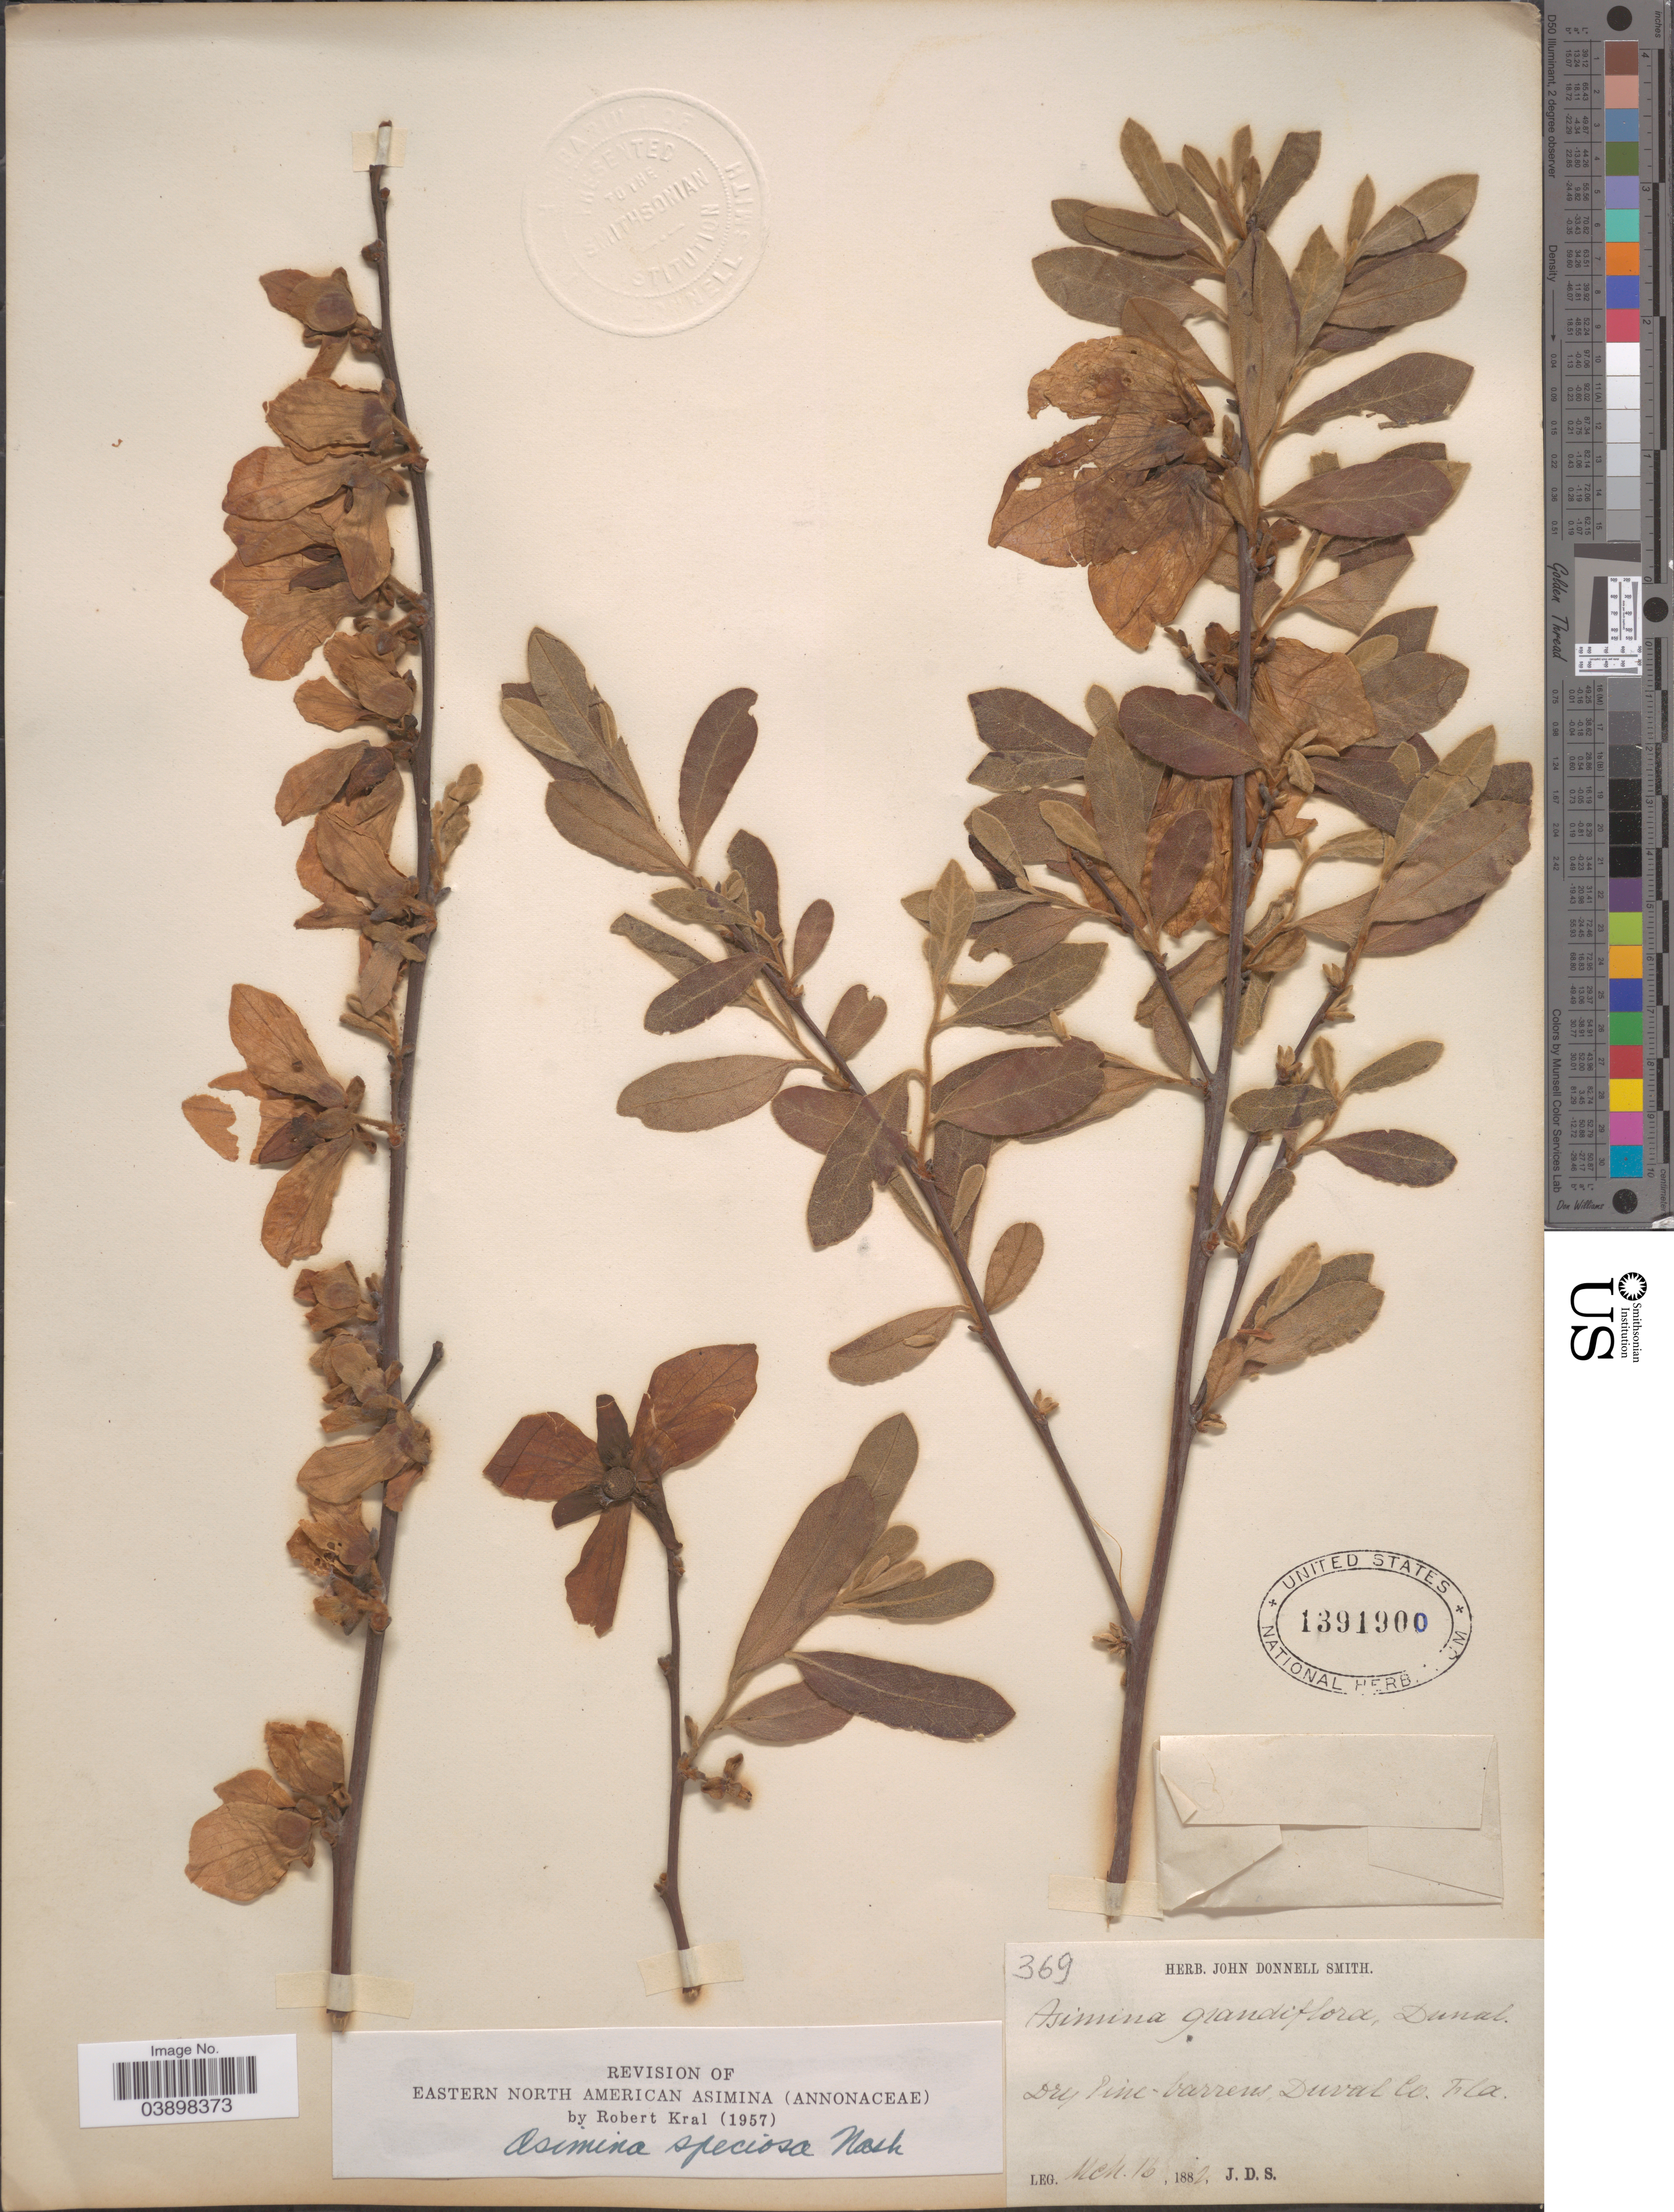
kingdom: Plantae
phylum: Tracheophyta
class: Magnoliopsida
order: Magnoliales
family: Annonaceae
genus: Asimina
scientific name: Asimina speciosa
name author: Nash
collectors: J. Donnell Smith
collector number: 369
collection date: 1882-03-16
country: United States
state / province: Florida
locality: Dry pine-barrens Duval Co.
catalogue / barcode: US 1391900